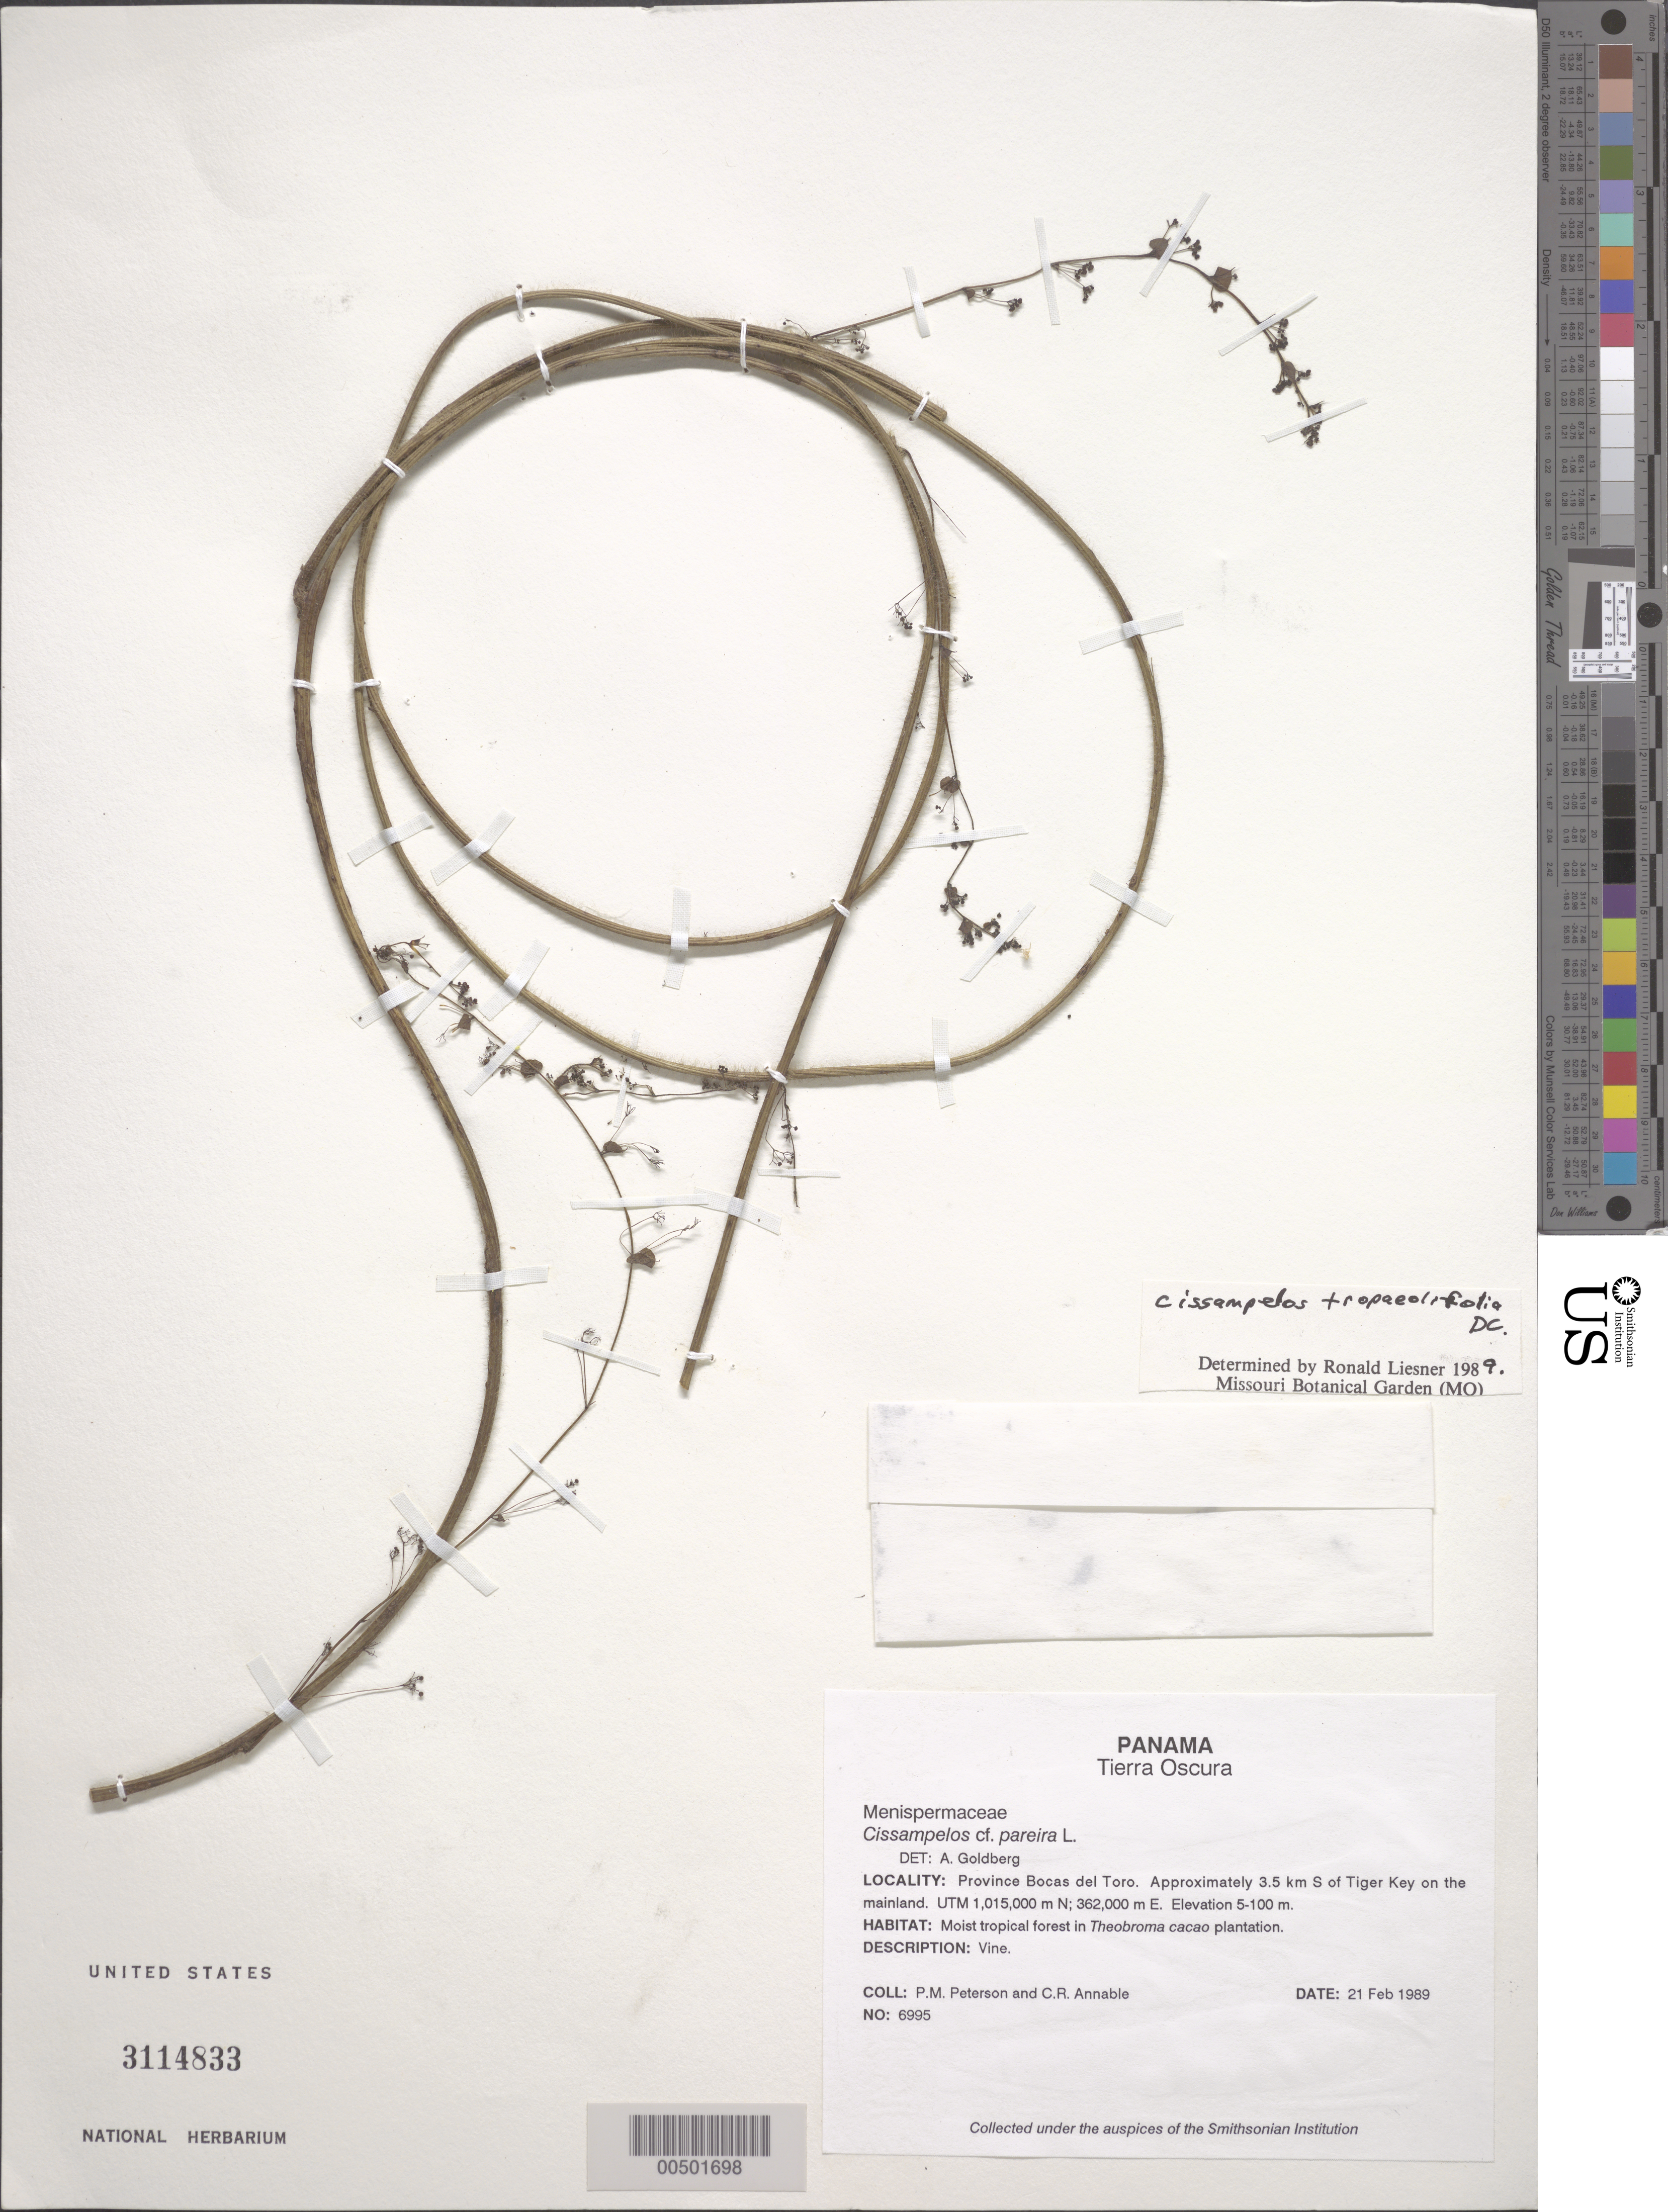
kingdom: Plantae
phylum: Tracheophyta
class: Magnoliopsida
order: Ranunculales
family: Menispermaceae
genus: Cissampelos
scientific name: Cissampelos tropaeolifolia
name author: DC.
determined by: Liesner, R. L.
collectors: P. M. Peterson & C. R. Annable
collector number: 06995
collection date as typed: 21 Feb 1989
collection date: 1989-02-21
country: Panama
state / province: Bocas del Toro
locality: Approximately 3.5 km S of Tiger Key on the mainland.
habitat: Moist tropical forest in Theobroma cacao plantation.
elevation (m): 5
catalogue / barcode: US 3114833